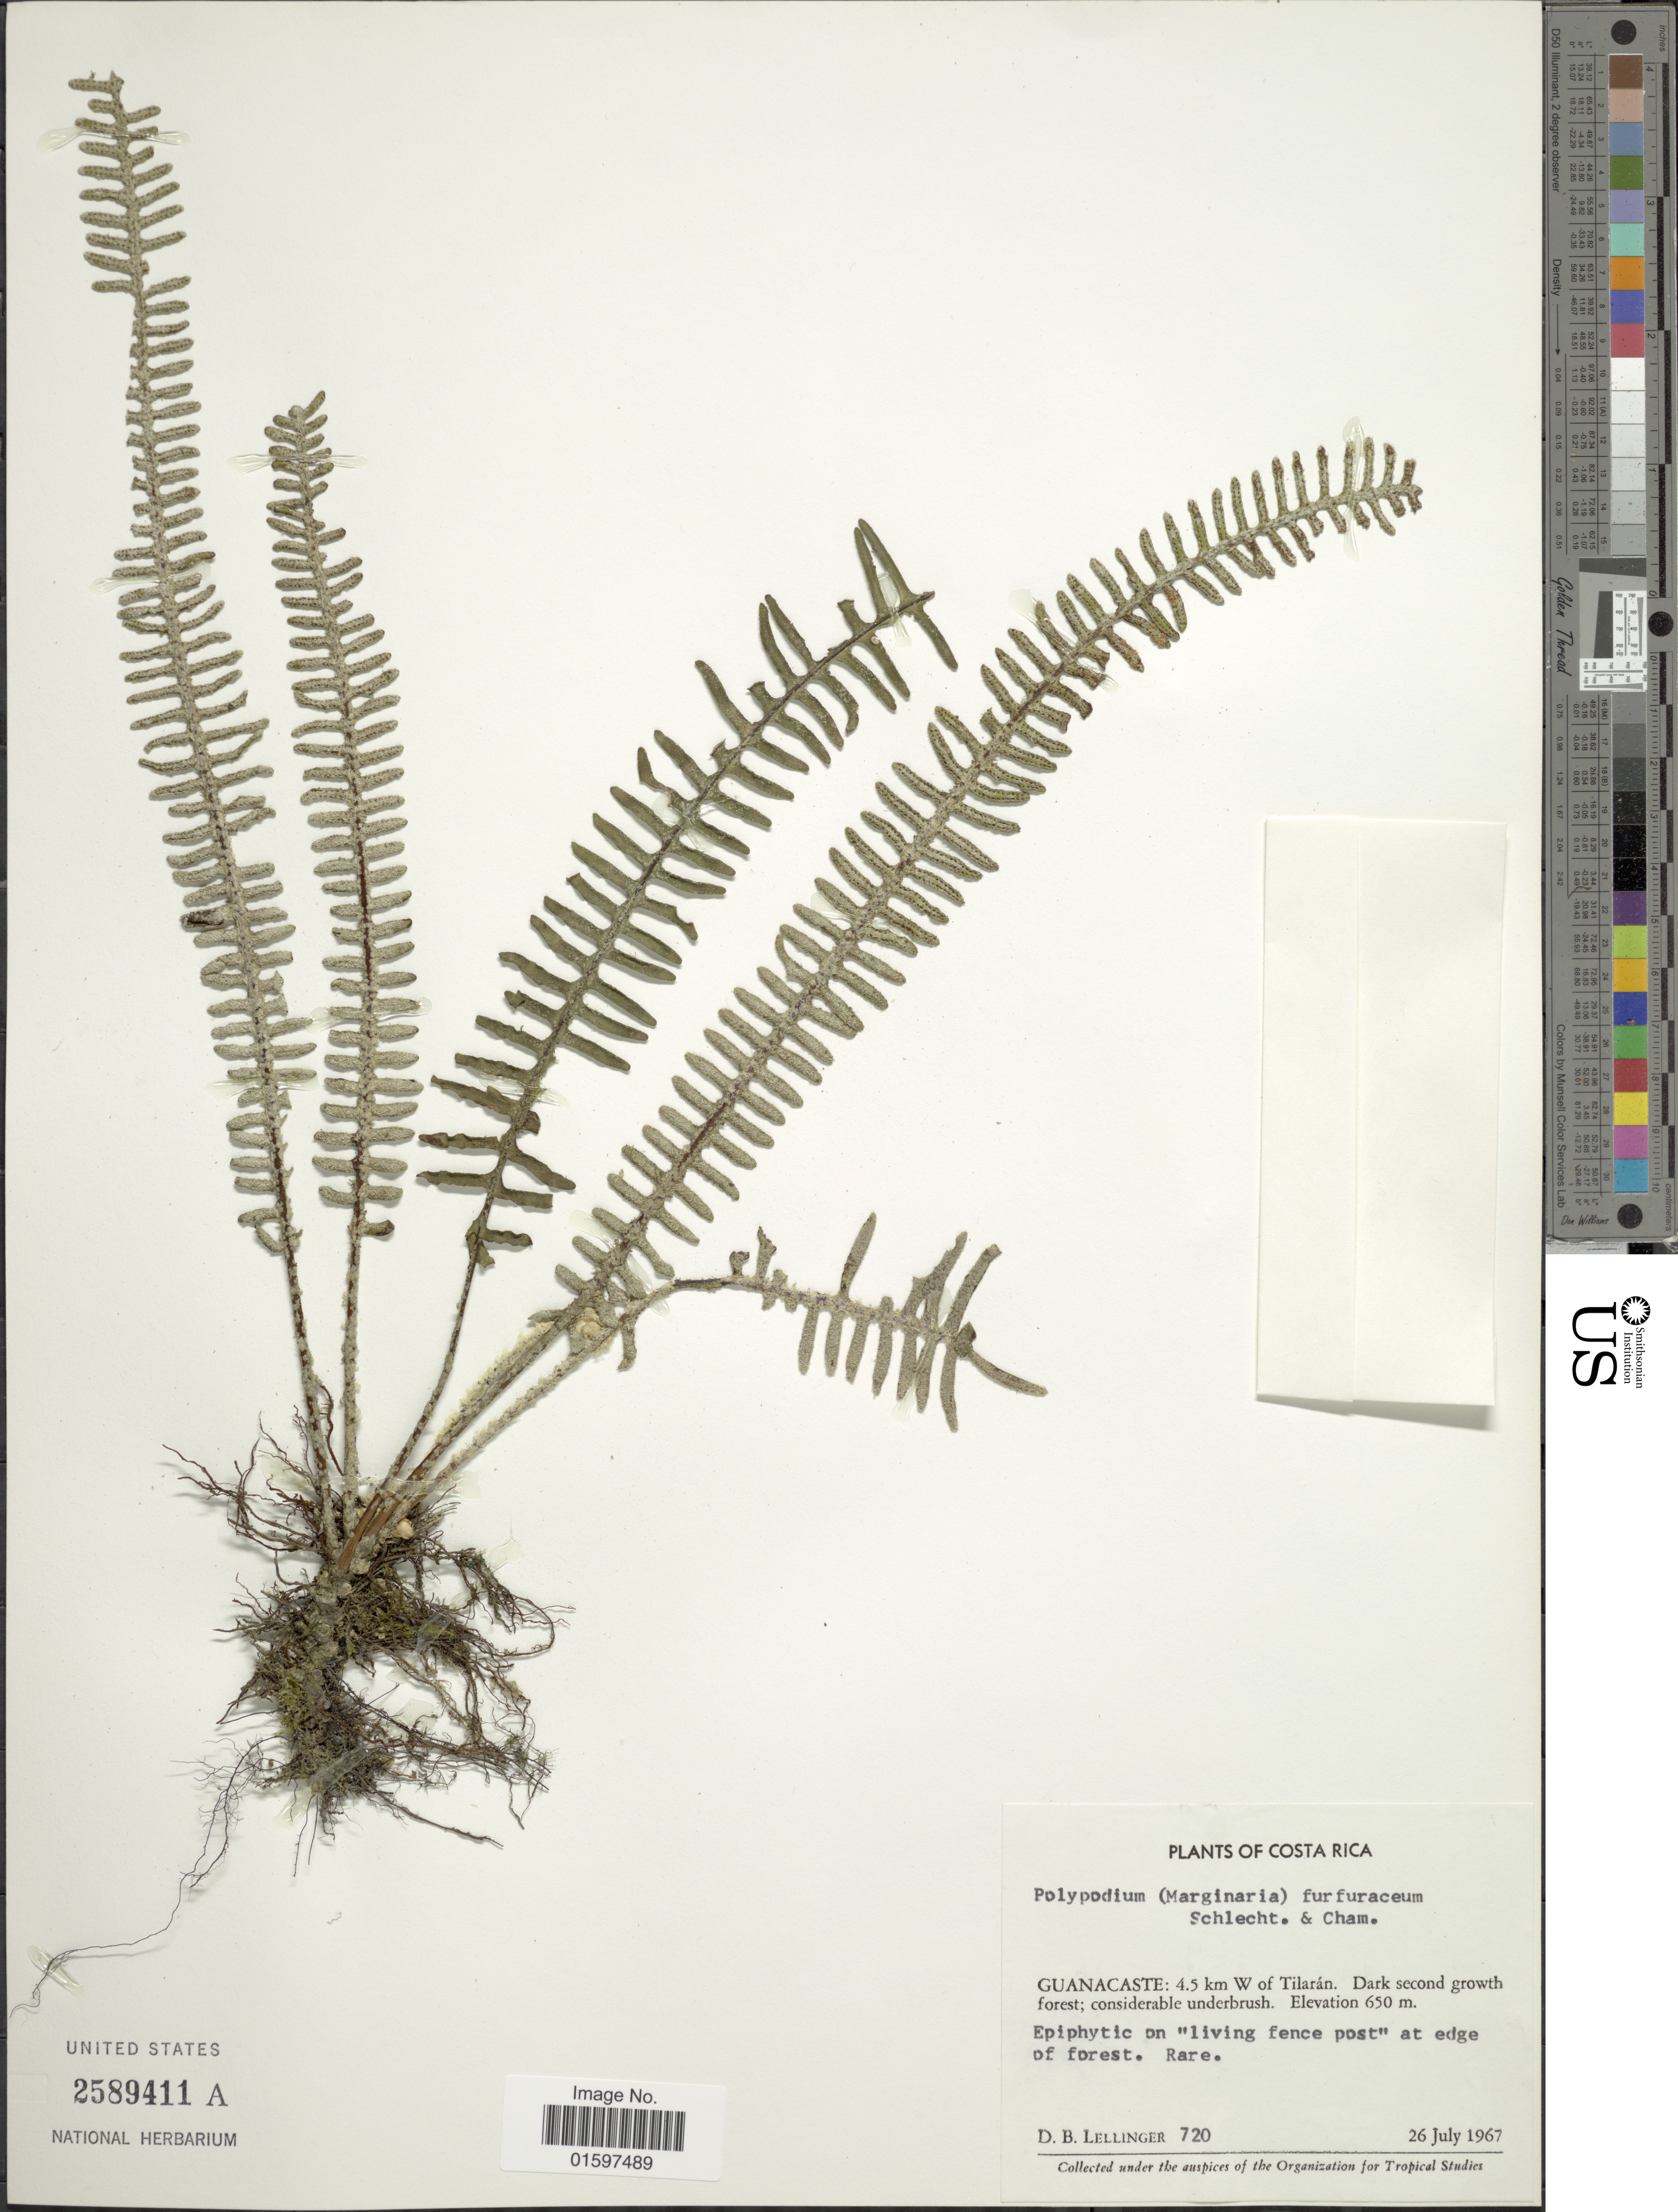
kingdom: Plantae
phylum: Tracheophyta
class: Polypodiopsida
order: Polypodiales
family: Polypodiaceae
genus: Pleopeltis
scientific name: Pleopeltis furfuracea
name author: (Schltdl. & Cham.) A.R. Sm. & Tejero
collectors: D. B. Lellinger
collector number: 720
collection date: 1967-07-26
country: Costa Rica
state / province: Guanacaste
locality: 4.5 km W of Tilarán, dark second growth forest; considerable underbrush, epiphytic on "living fence post" at edge of forest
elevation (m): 650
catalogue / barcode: US 25849411A